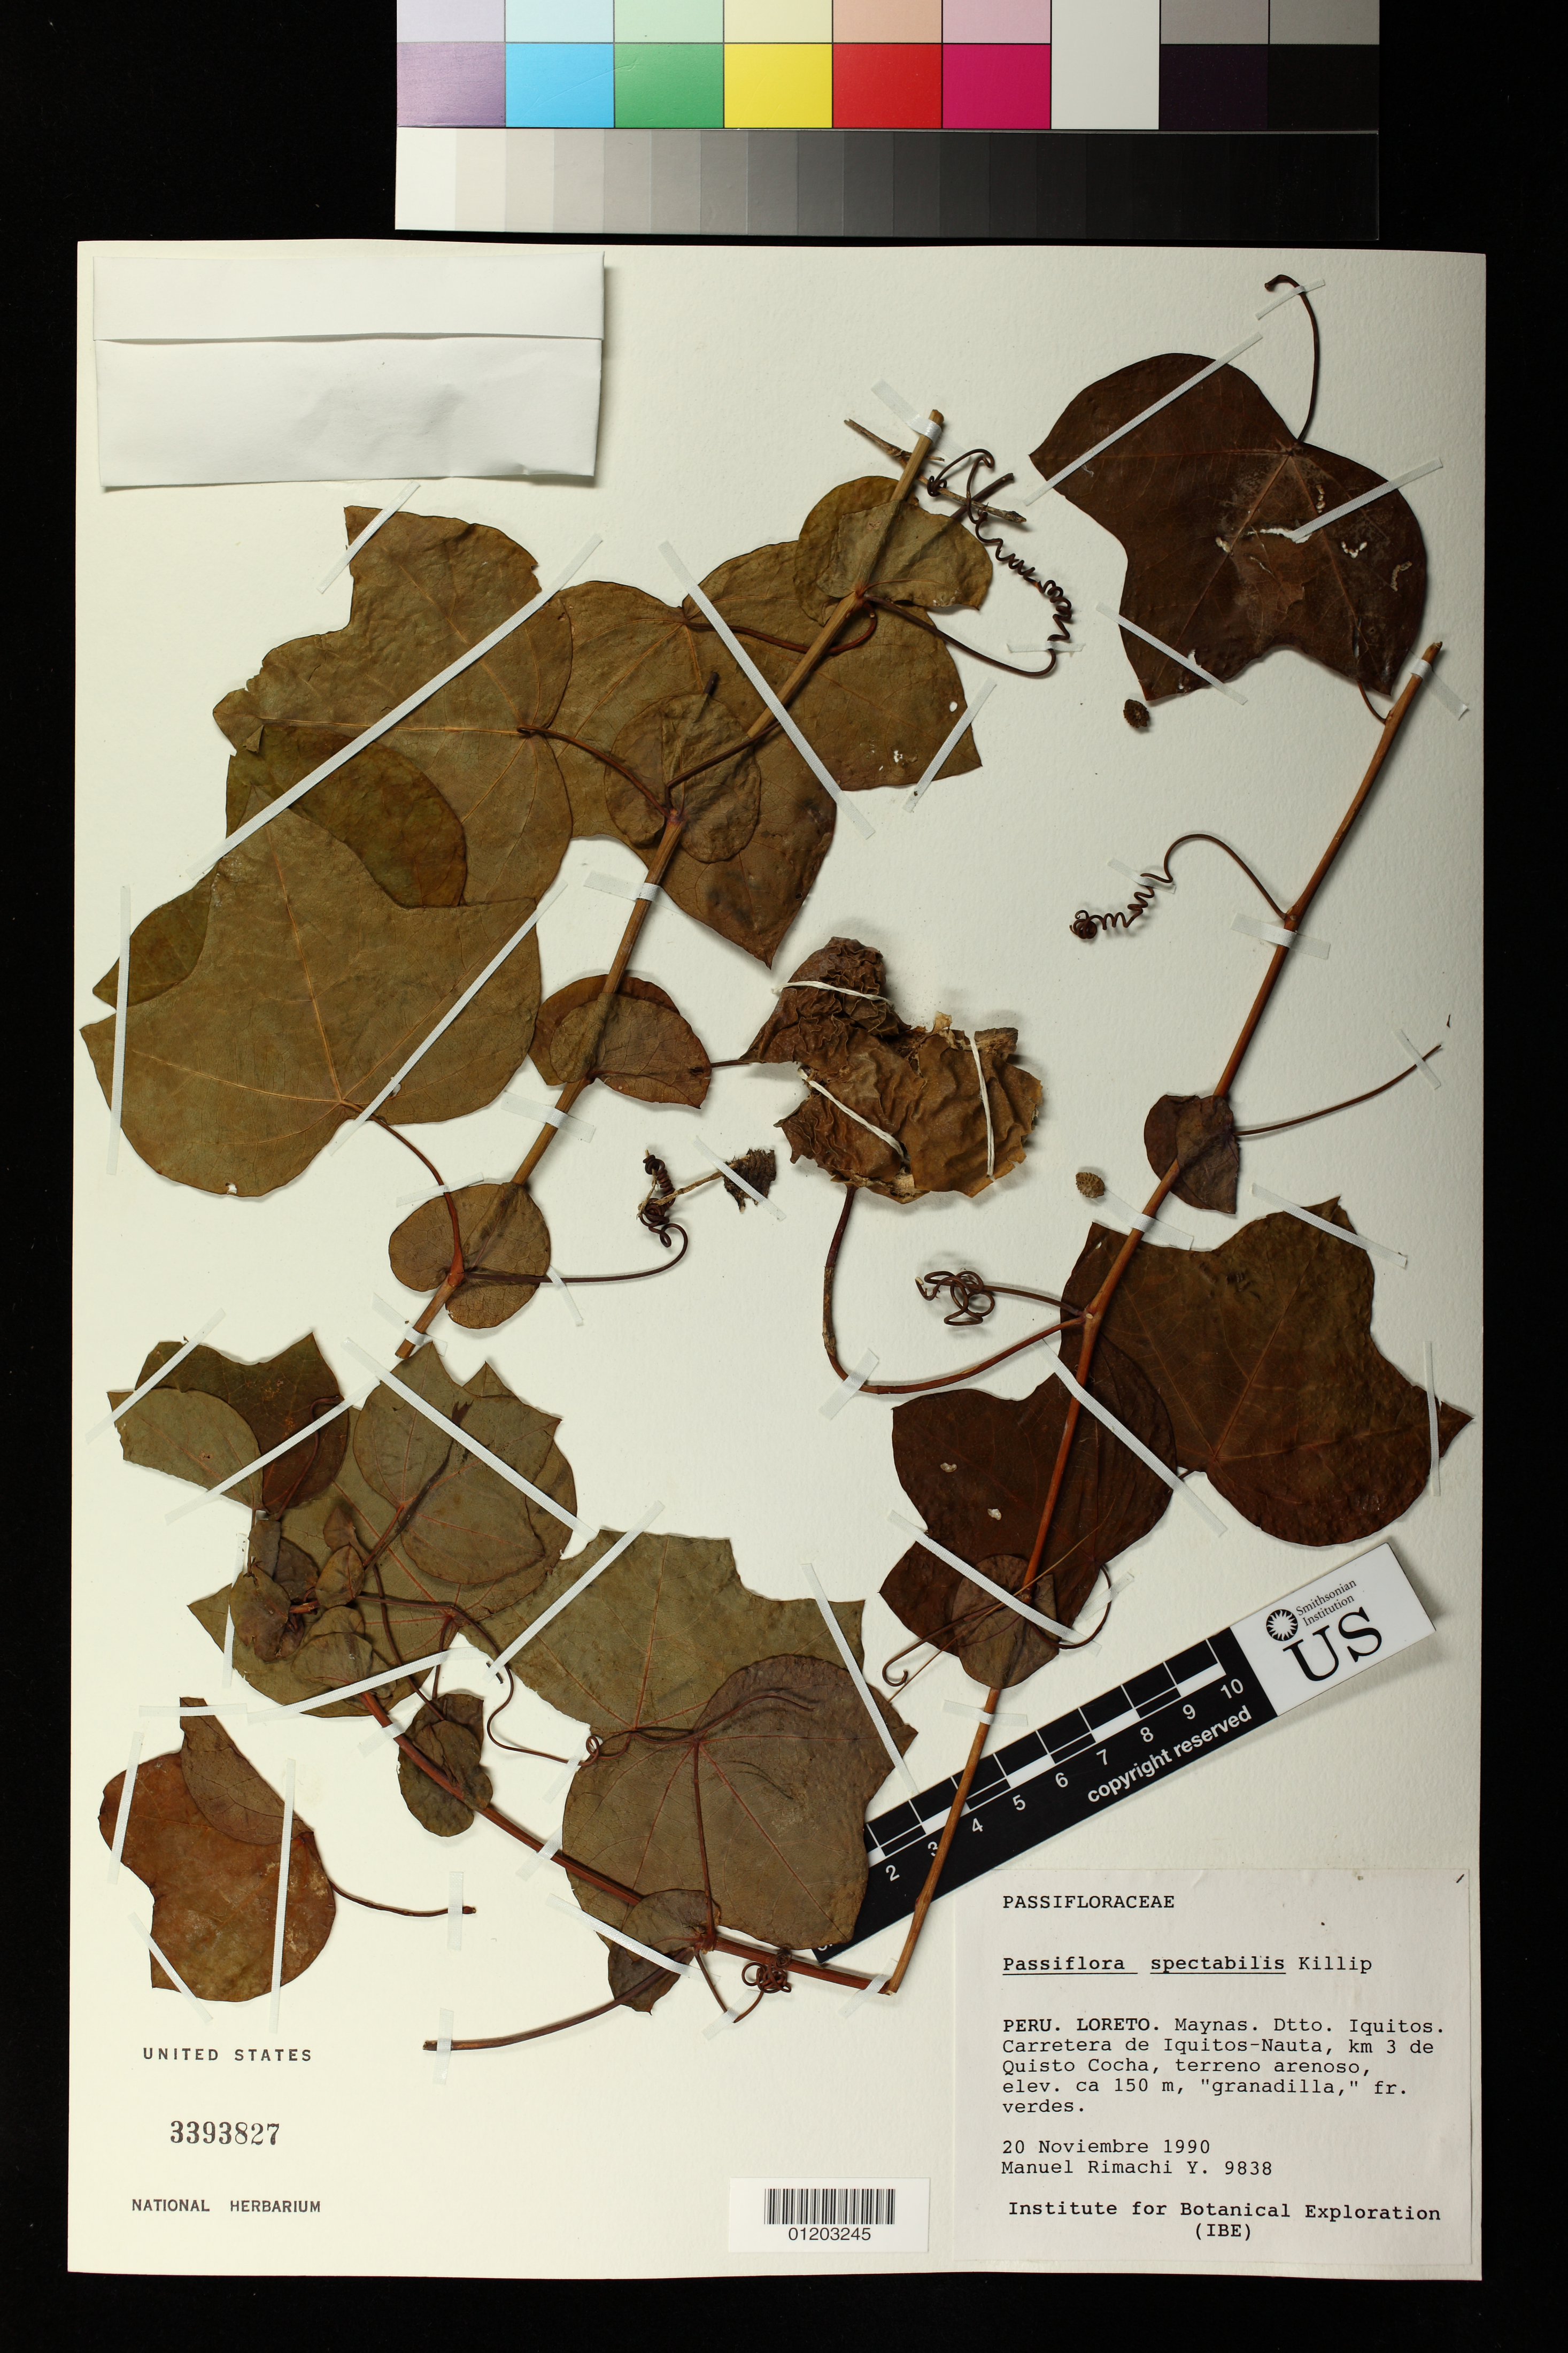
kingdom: Plantae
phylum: Tracheophyta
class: Magnoliopsida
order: Malpighiales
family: Passifloraceae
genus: Passiflora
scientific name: Passiflora spectabilis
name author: Killip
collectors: M. Rimachi Y.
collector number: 9838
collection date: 1990-11-20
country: Peru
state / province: Loreto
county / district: Maynas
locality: Peru. Loreto. Maynas. Dtto. Iquitos. Carretera de Iquitos-Nauta, km 3 de Quisto Cocha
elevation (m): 150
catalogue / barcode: US 3393827